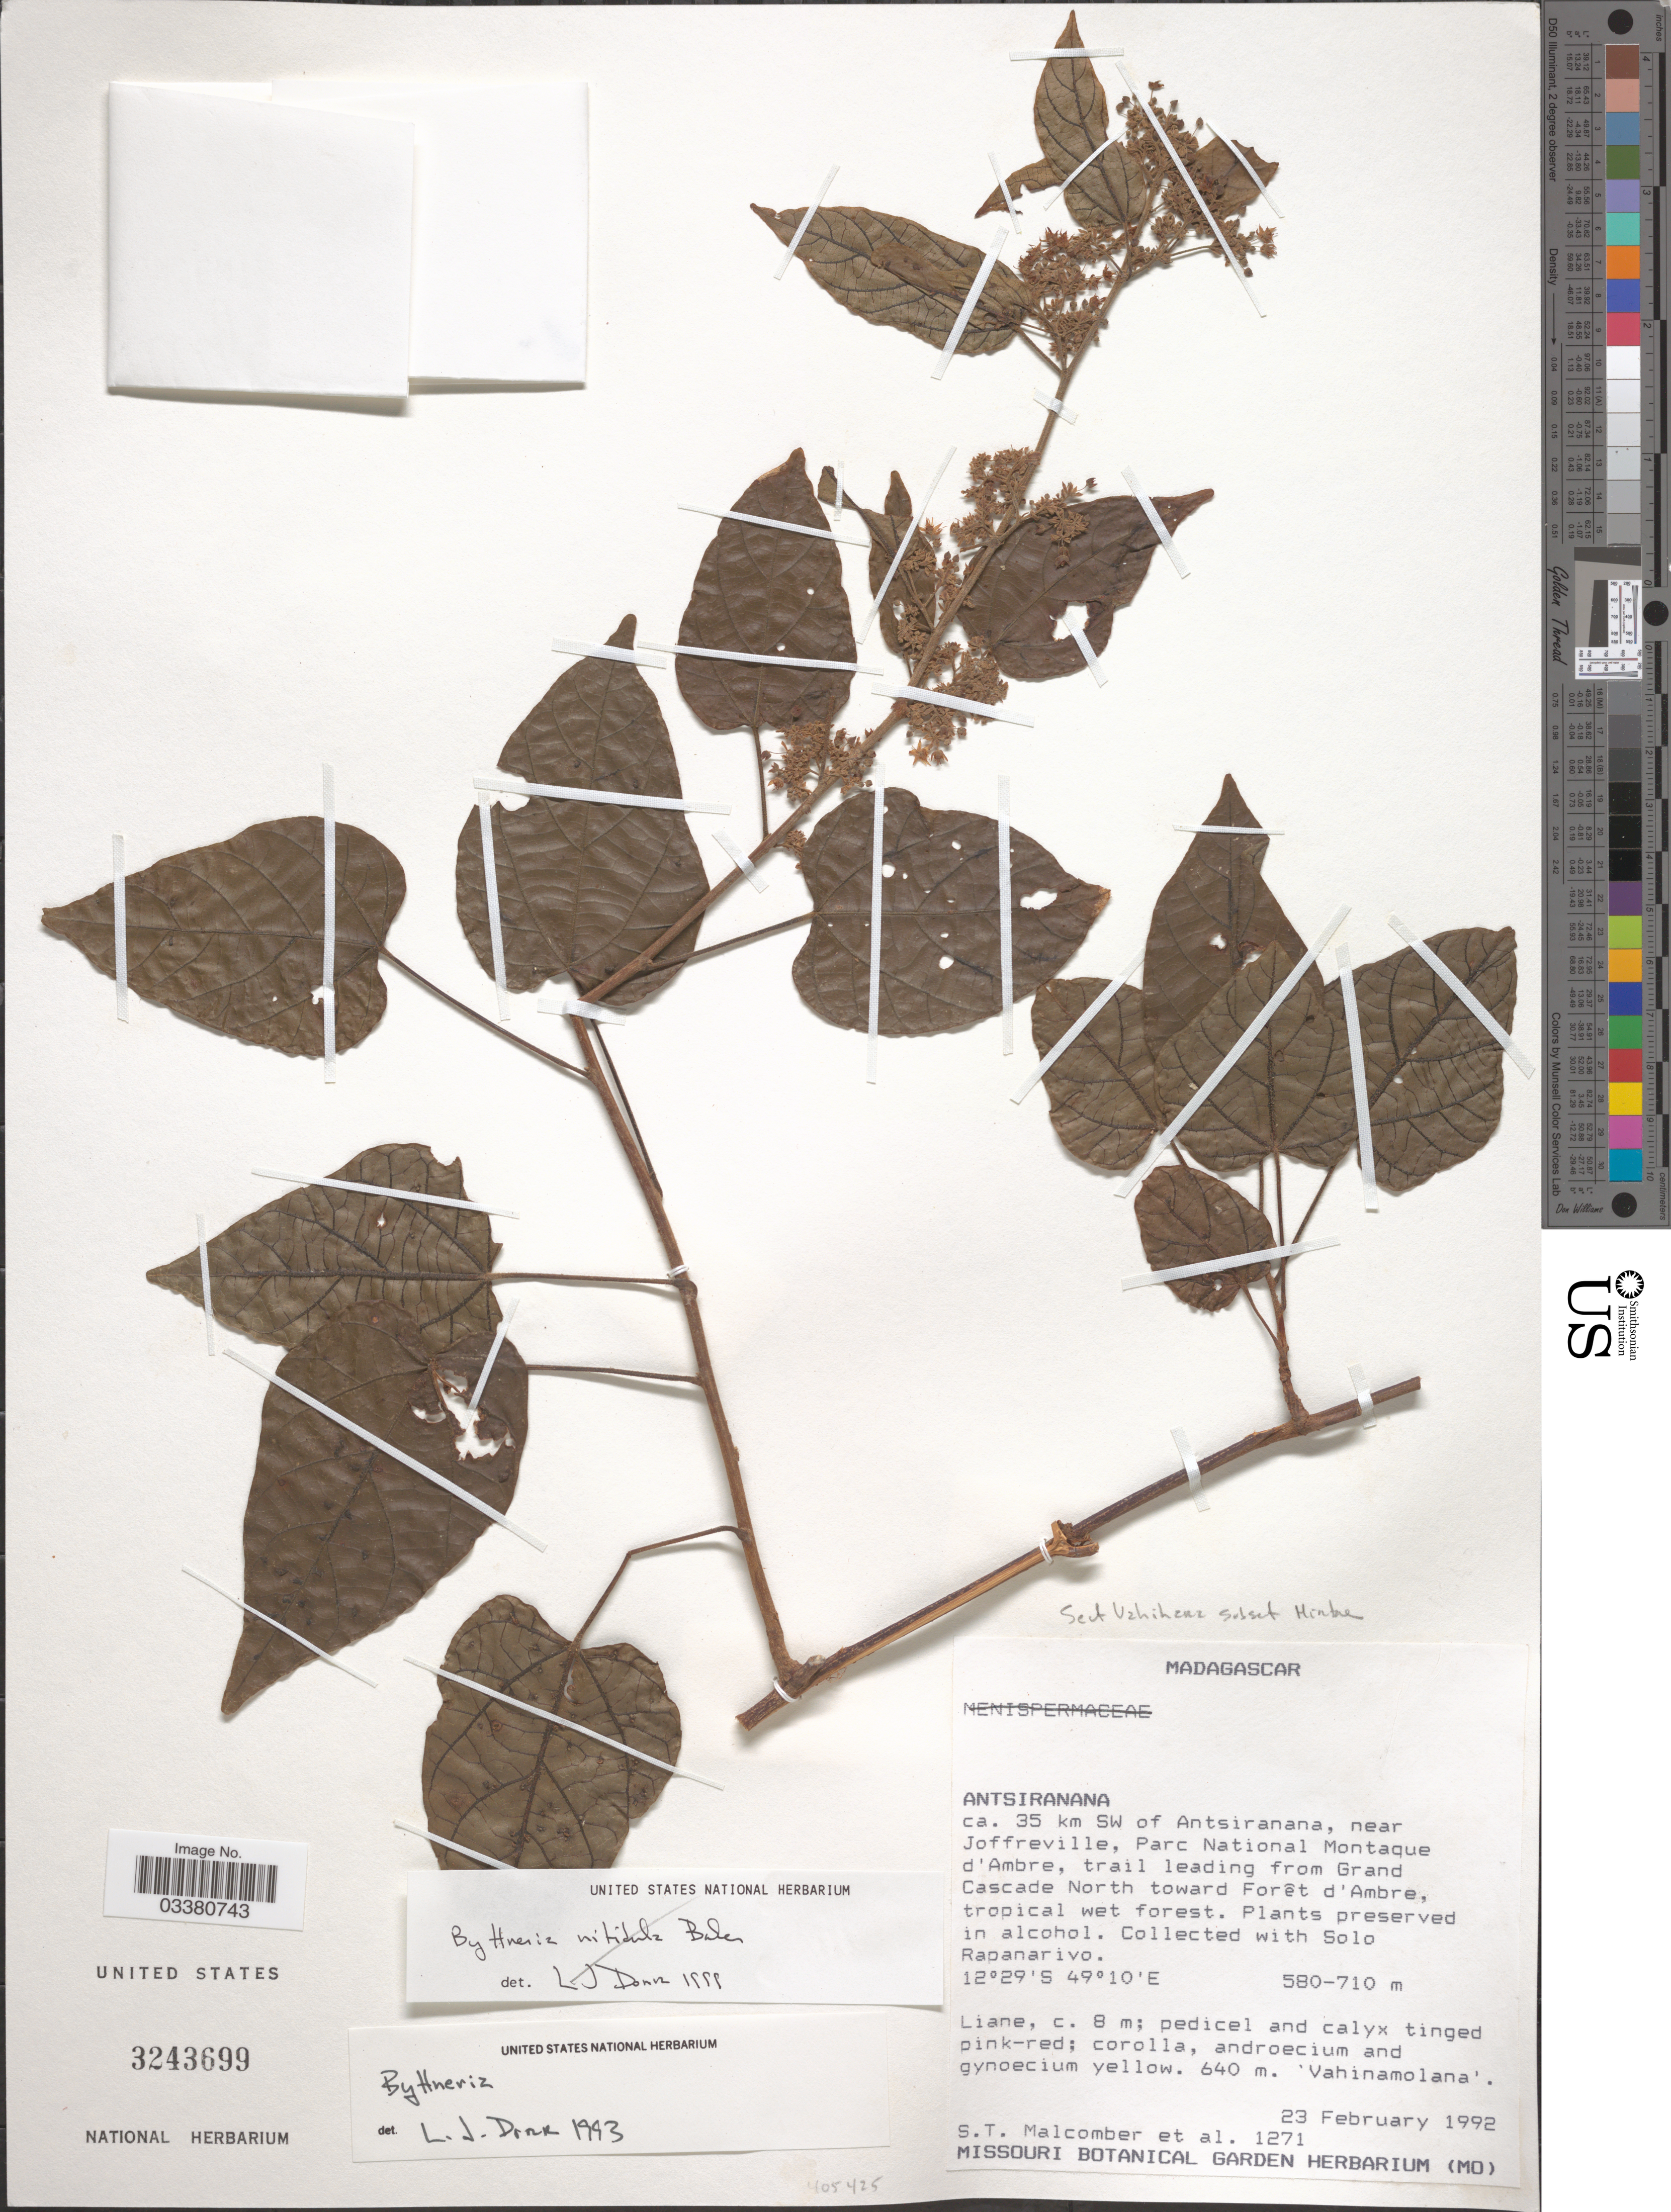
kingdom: Plantae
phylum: Tracheophyta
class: Magnoliopsida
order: Malvales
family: Malvaceae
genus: Byttneria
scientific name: Byttneria sp.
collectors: S. T. Malcomber & S. Rapanarivo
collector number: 1271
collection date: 1992-02-23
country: Madagascar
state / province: Diana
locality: Ca. 35 km SW of Antsiranana, near Joffreville, Parc National Montaque d'Ambre, trail leading from Grand Cascade North toward Forêt d'Ambre, tropical wet forest.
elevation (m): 580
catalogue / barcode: US 3243699